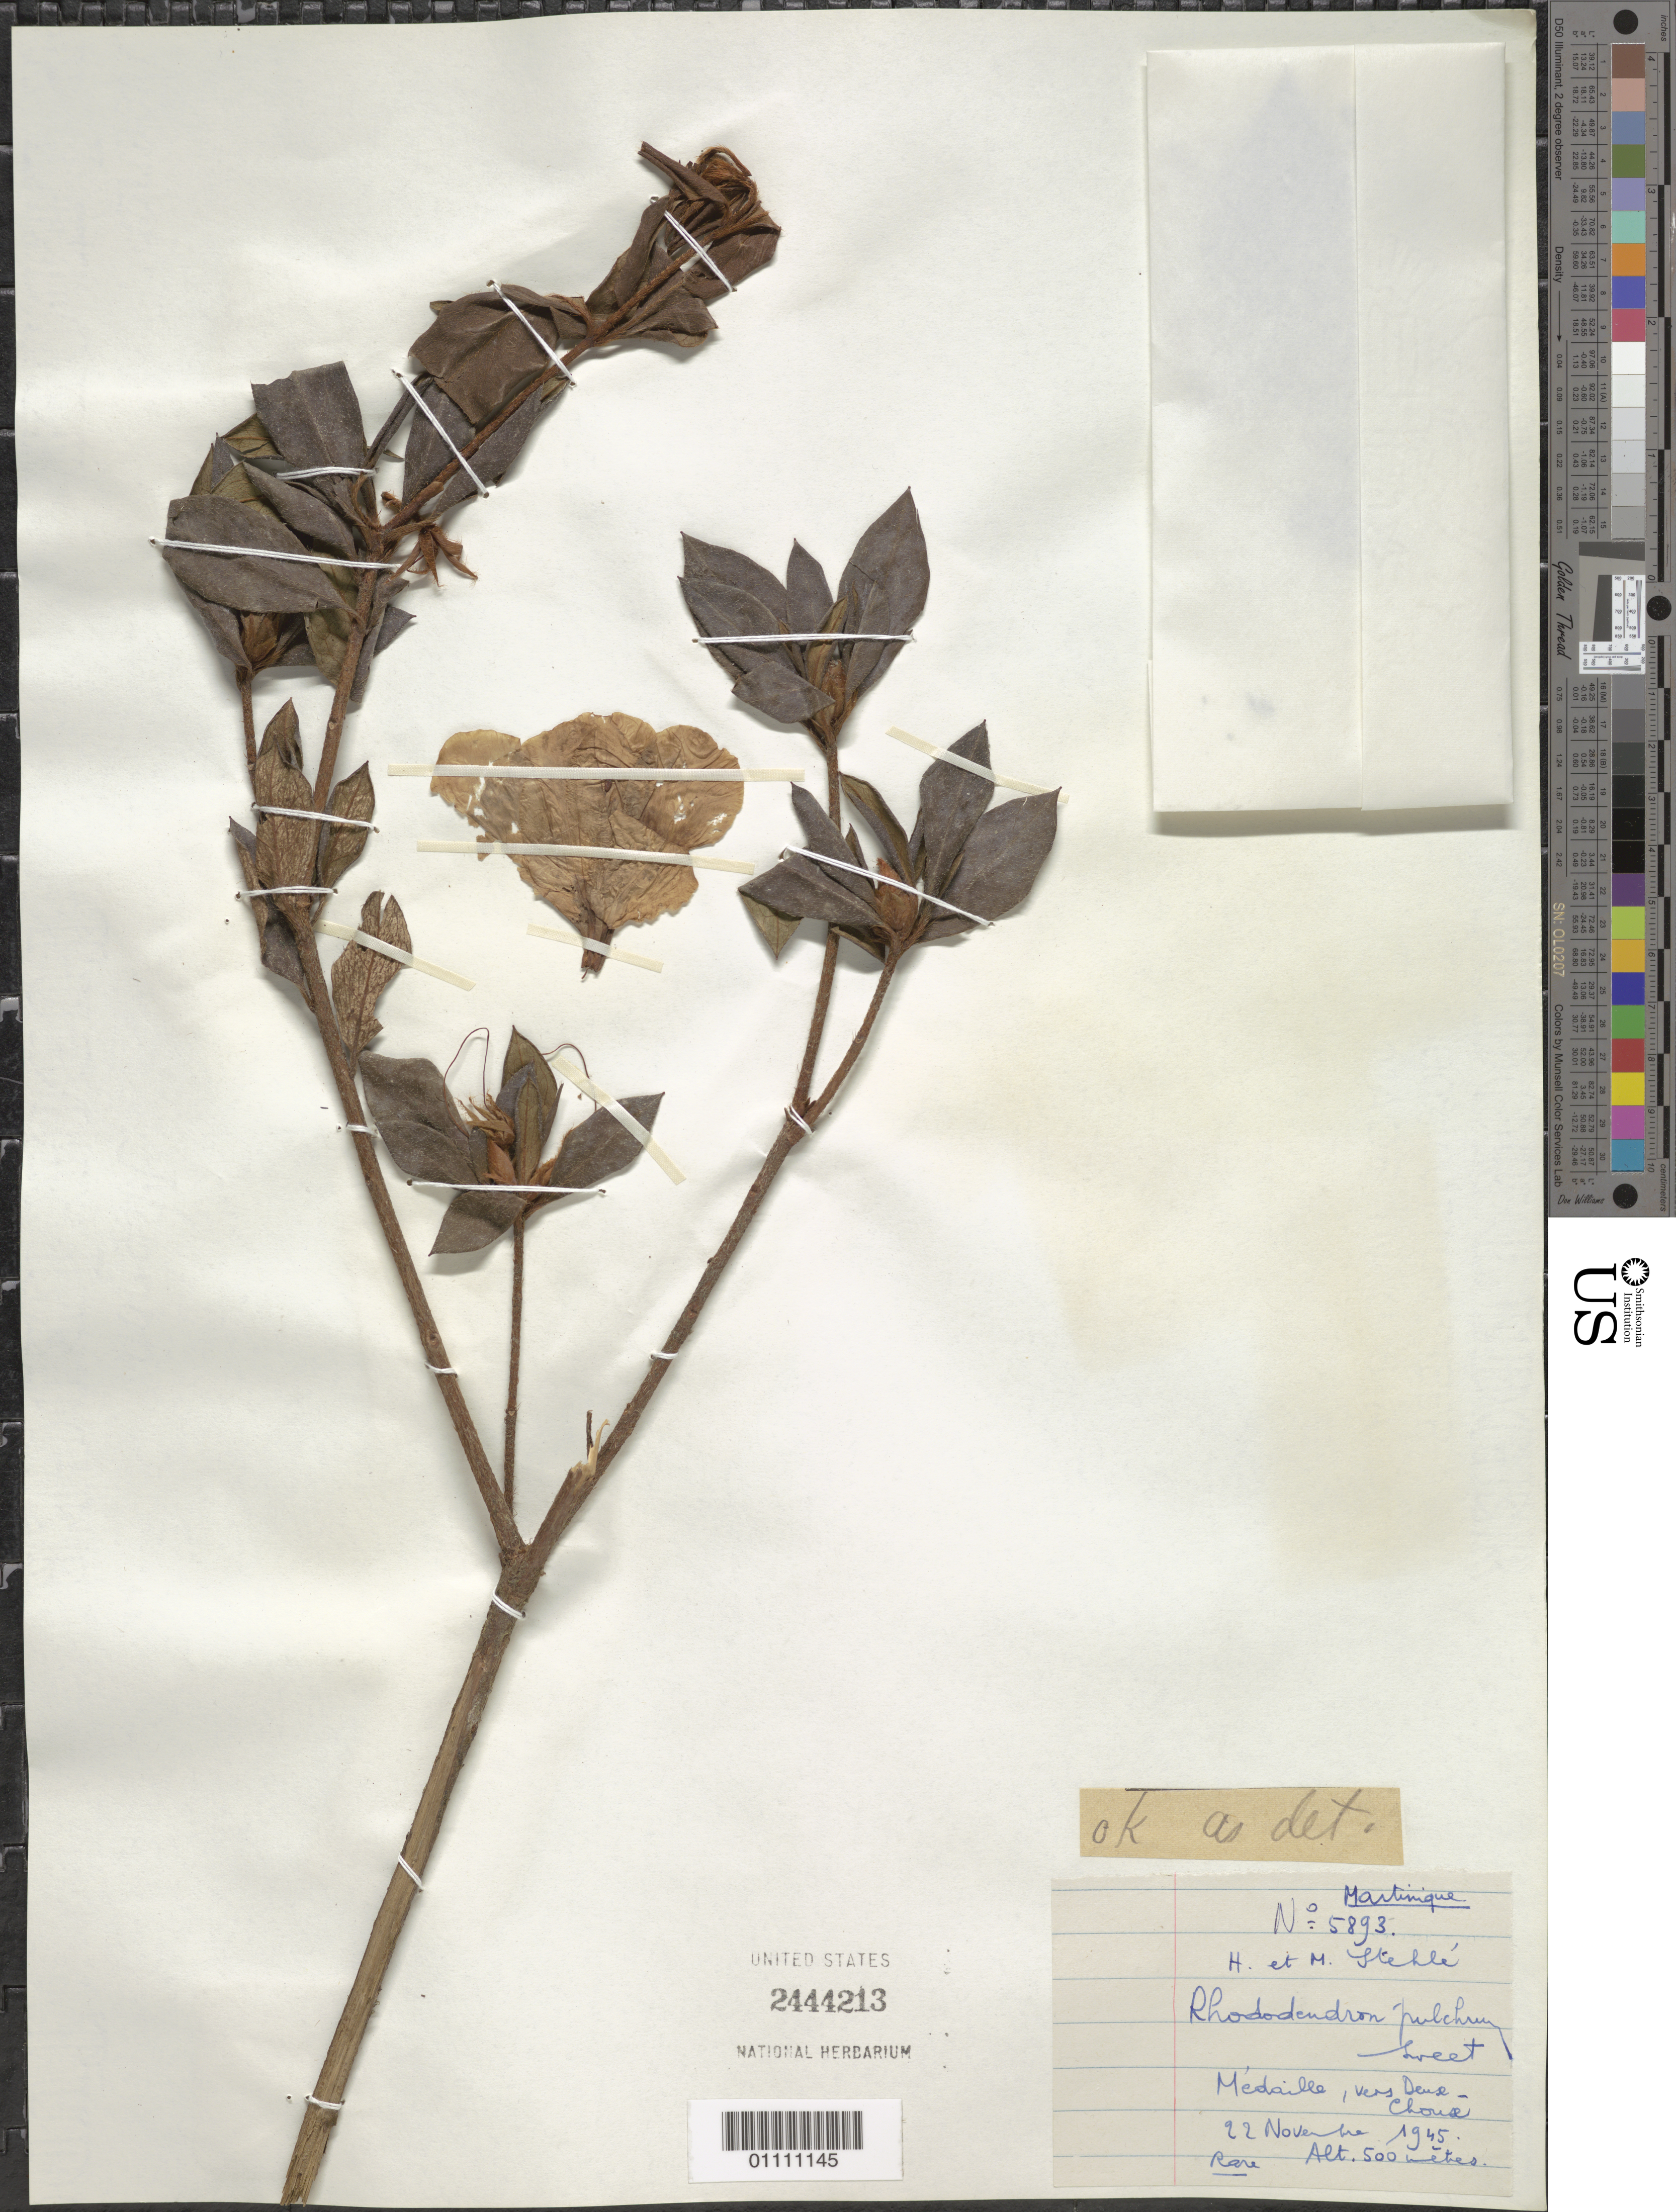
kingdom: Plantae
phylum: Tracheophyta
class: Magnoliopsida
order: Ericales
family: Ericaceae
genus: Rhododendron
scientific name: Rhododendron pulchrum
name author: Sweet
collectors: H. Stehlé & M. Stehlé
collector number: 5893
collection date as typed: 22 Nov 1945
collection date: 1945-11-22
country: Martinique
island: Martinique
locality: Medaille, vers Deuse Chouse.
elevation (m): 500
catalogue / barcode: US 2444213